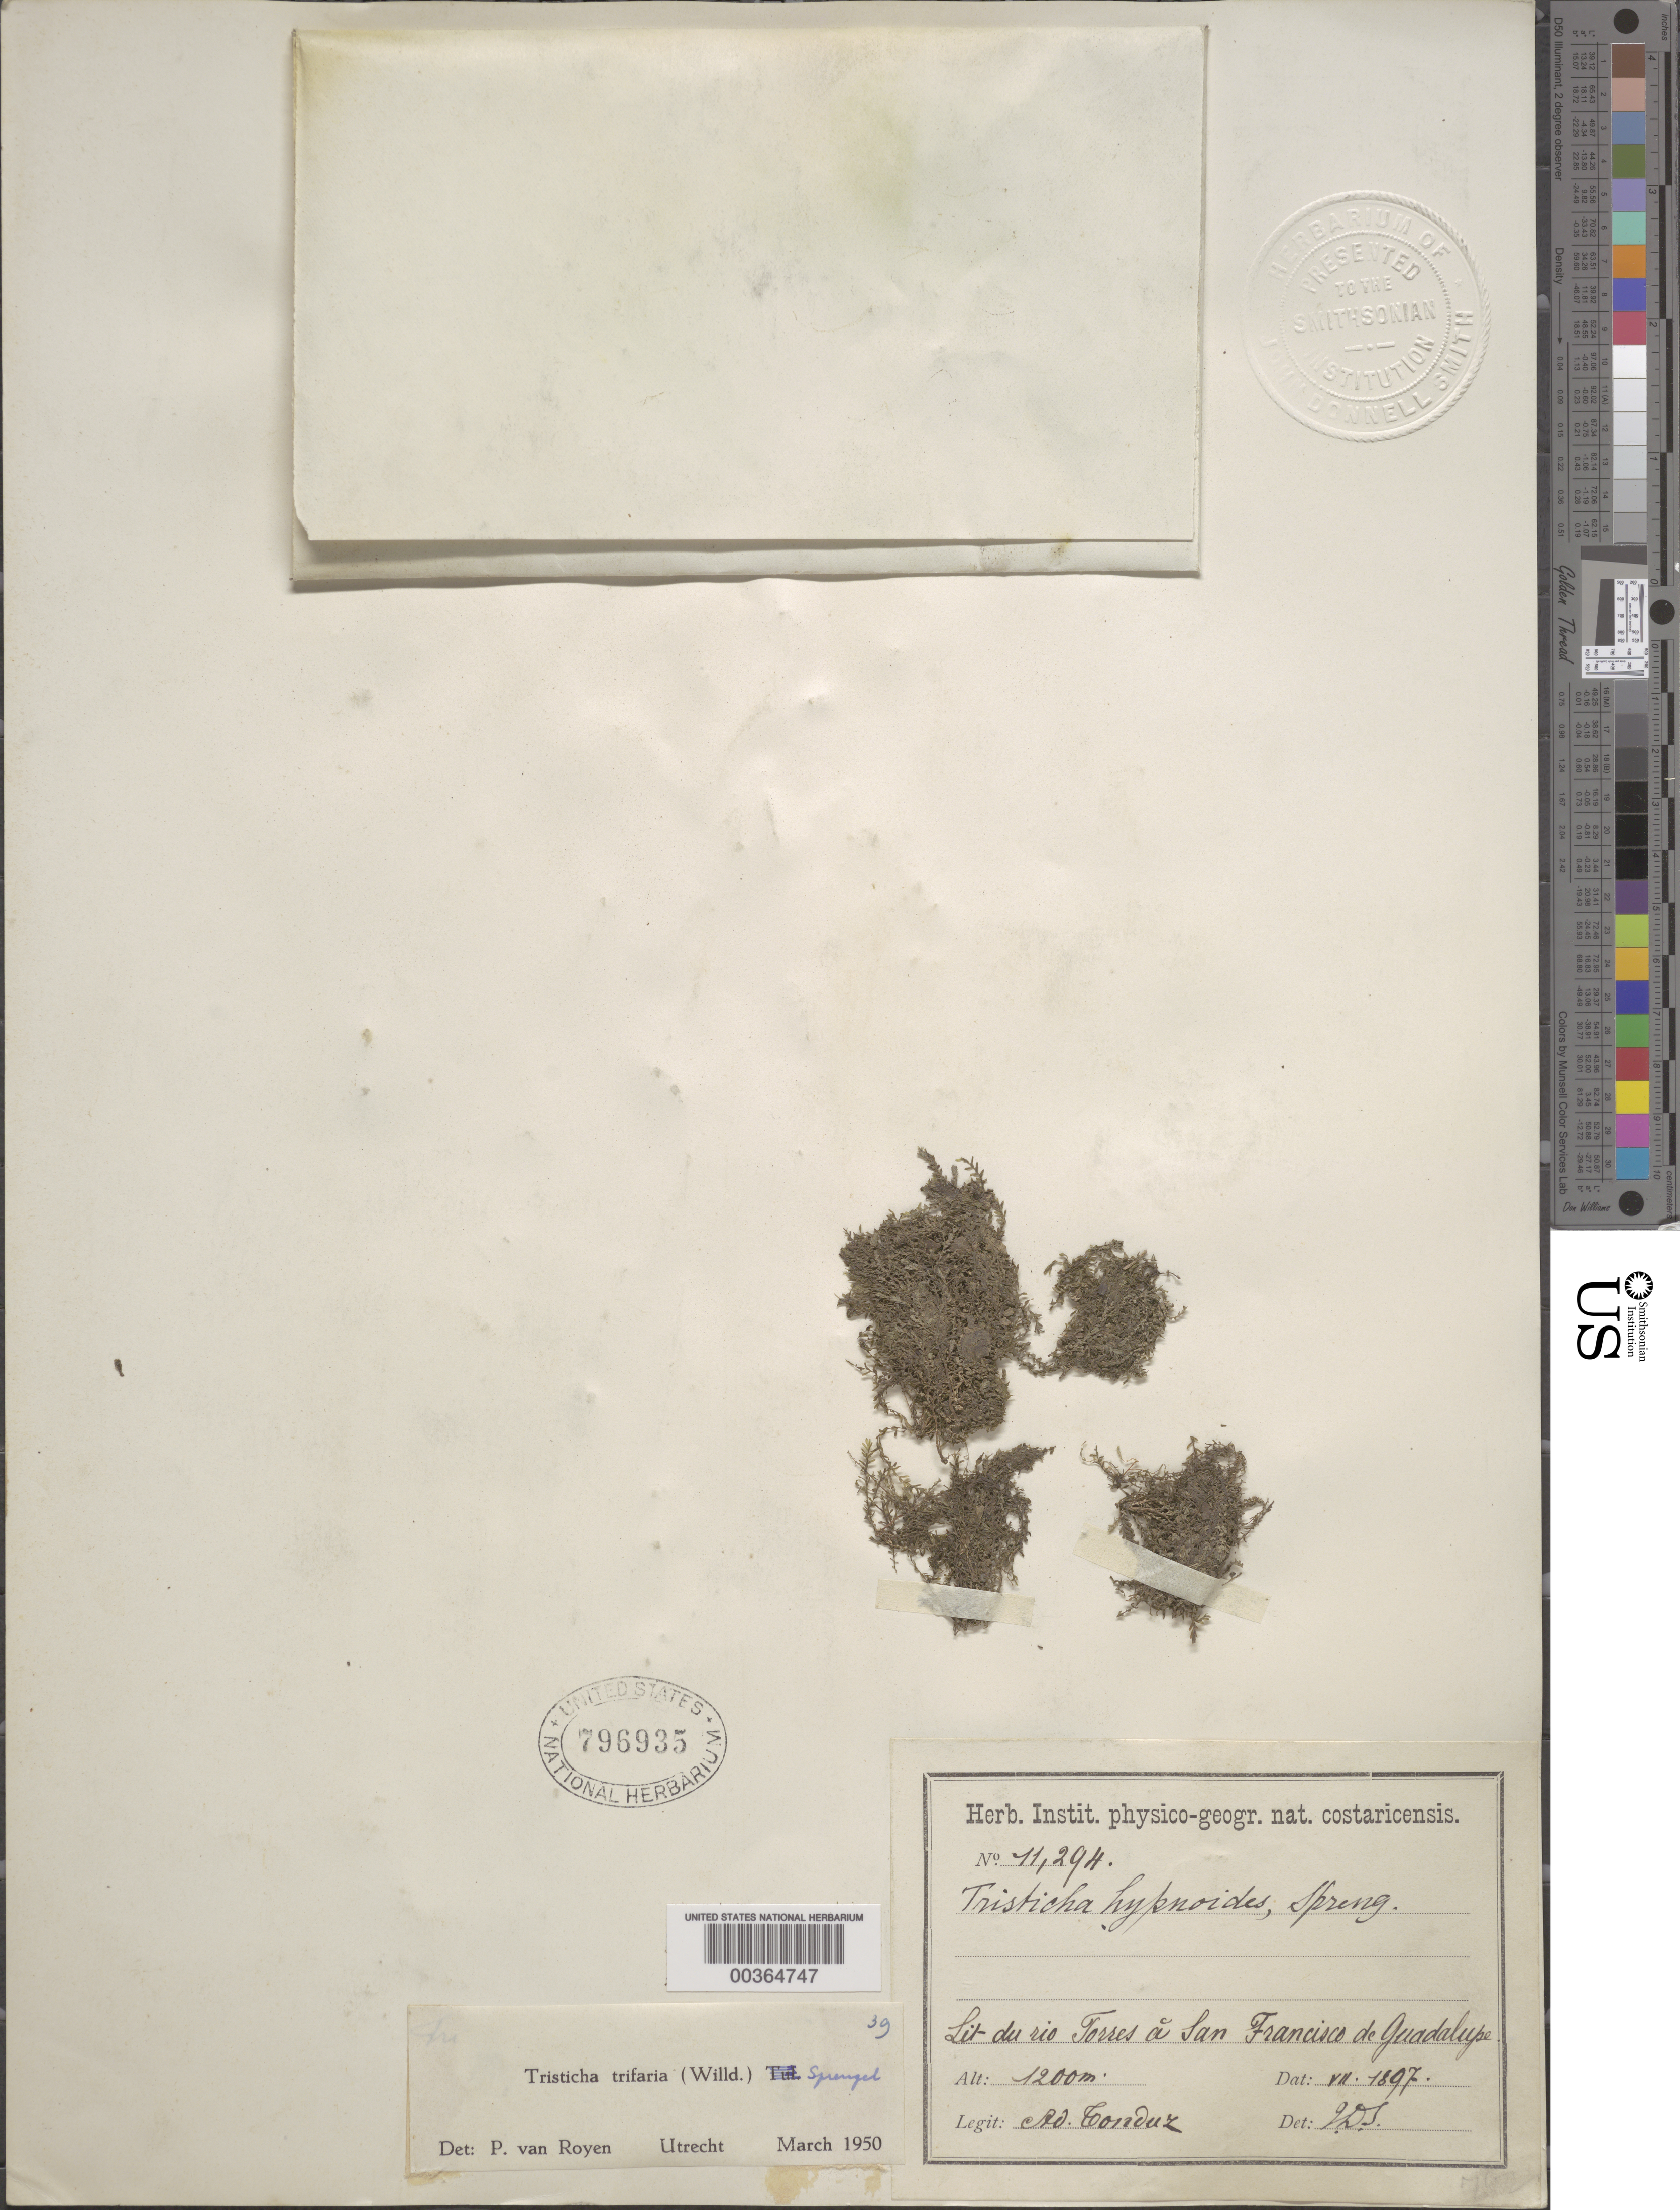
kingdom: Plantae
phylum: Tracheophyta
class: Magnoliopsida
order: Malpighiales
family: Podostemaceae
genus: Tristicha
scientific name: Tristicha trifaria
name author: (Willd.) Spreng.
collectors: A. Tonduz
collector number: Herb. Inst. Nat. Cost. 11294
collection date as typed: Jul 1897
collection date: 1897-07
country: Costa Rica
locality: Lit du R. Torres a S. Francisco de Guadelupe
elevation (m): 1200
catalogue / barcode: US 796935